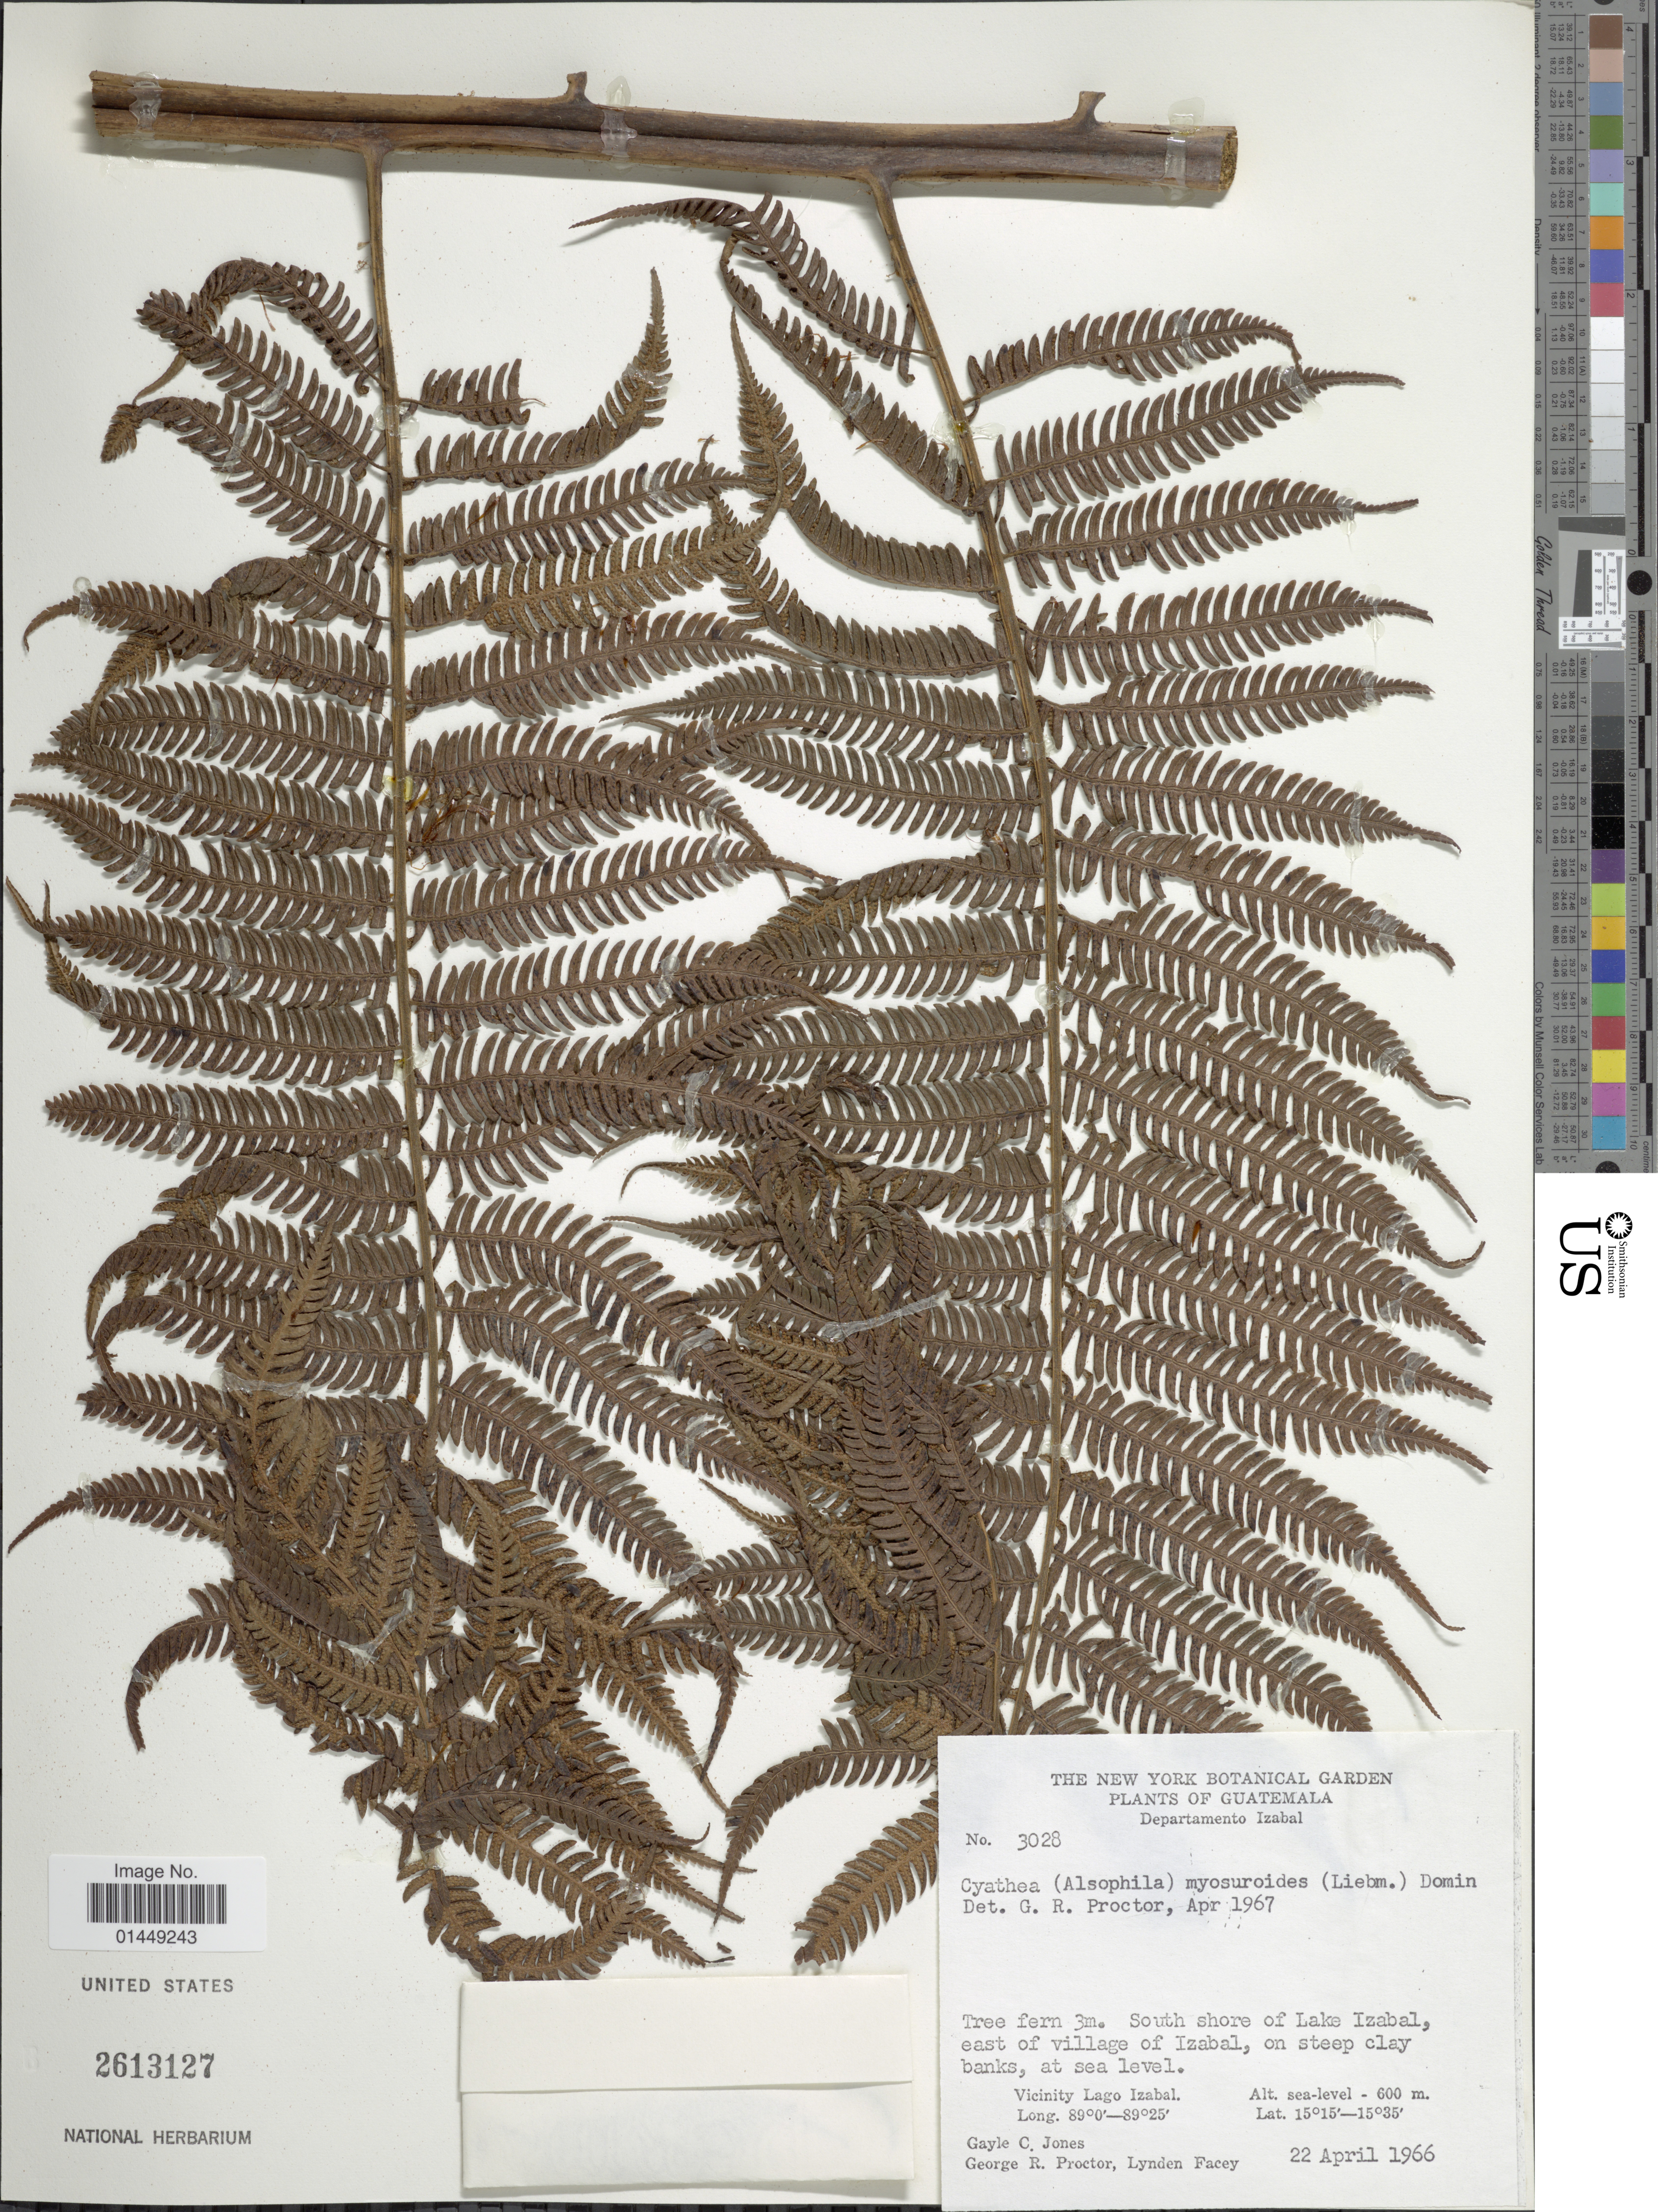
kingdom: Plantae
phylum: Tracheophyta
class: Polypodiopsida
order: Cyatheales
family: Cyatheaceae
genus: Cyathea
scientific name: Cyathea myosuriodes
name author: (Liebm.) Domin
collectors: G. C. Jones, G. R. Proctor & L. Facey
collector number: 3028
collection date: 1966-04-22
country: Guatemala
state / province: Izabal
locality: Departamento Izabal. South shore of Lake Izabal, east of village of Izabal, on steep clay banks. Vicinity Lago Izabal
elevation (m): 600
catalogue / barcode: US 2613127